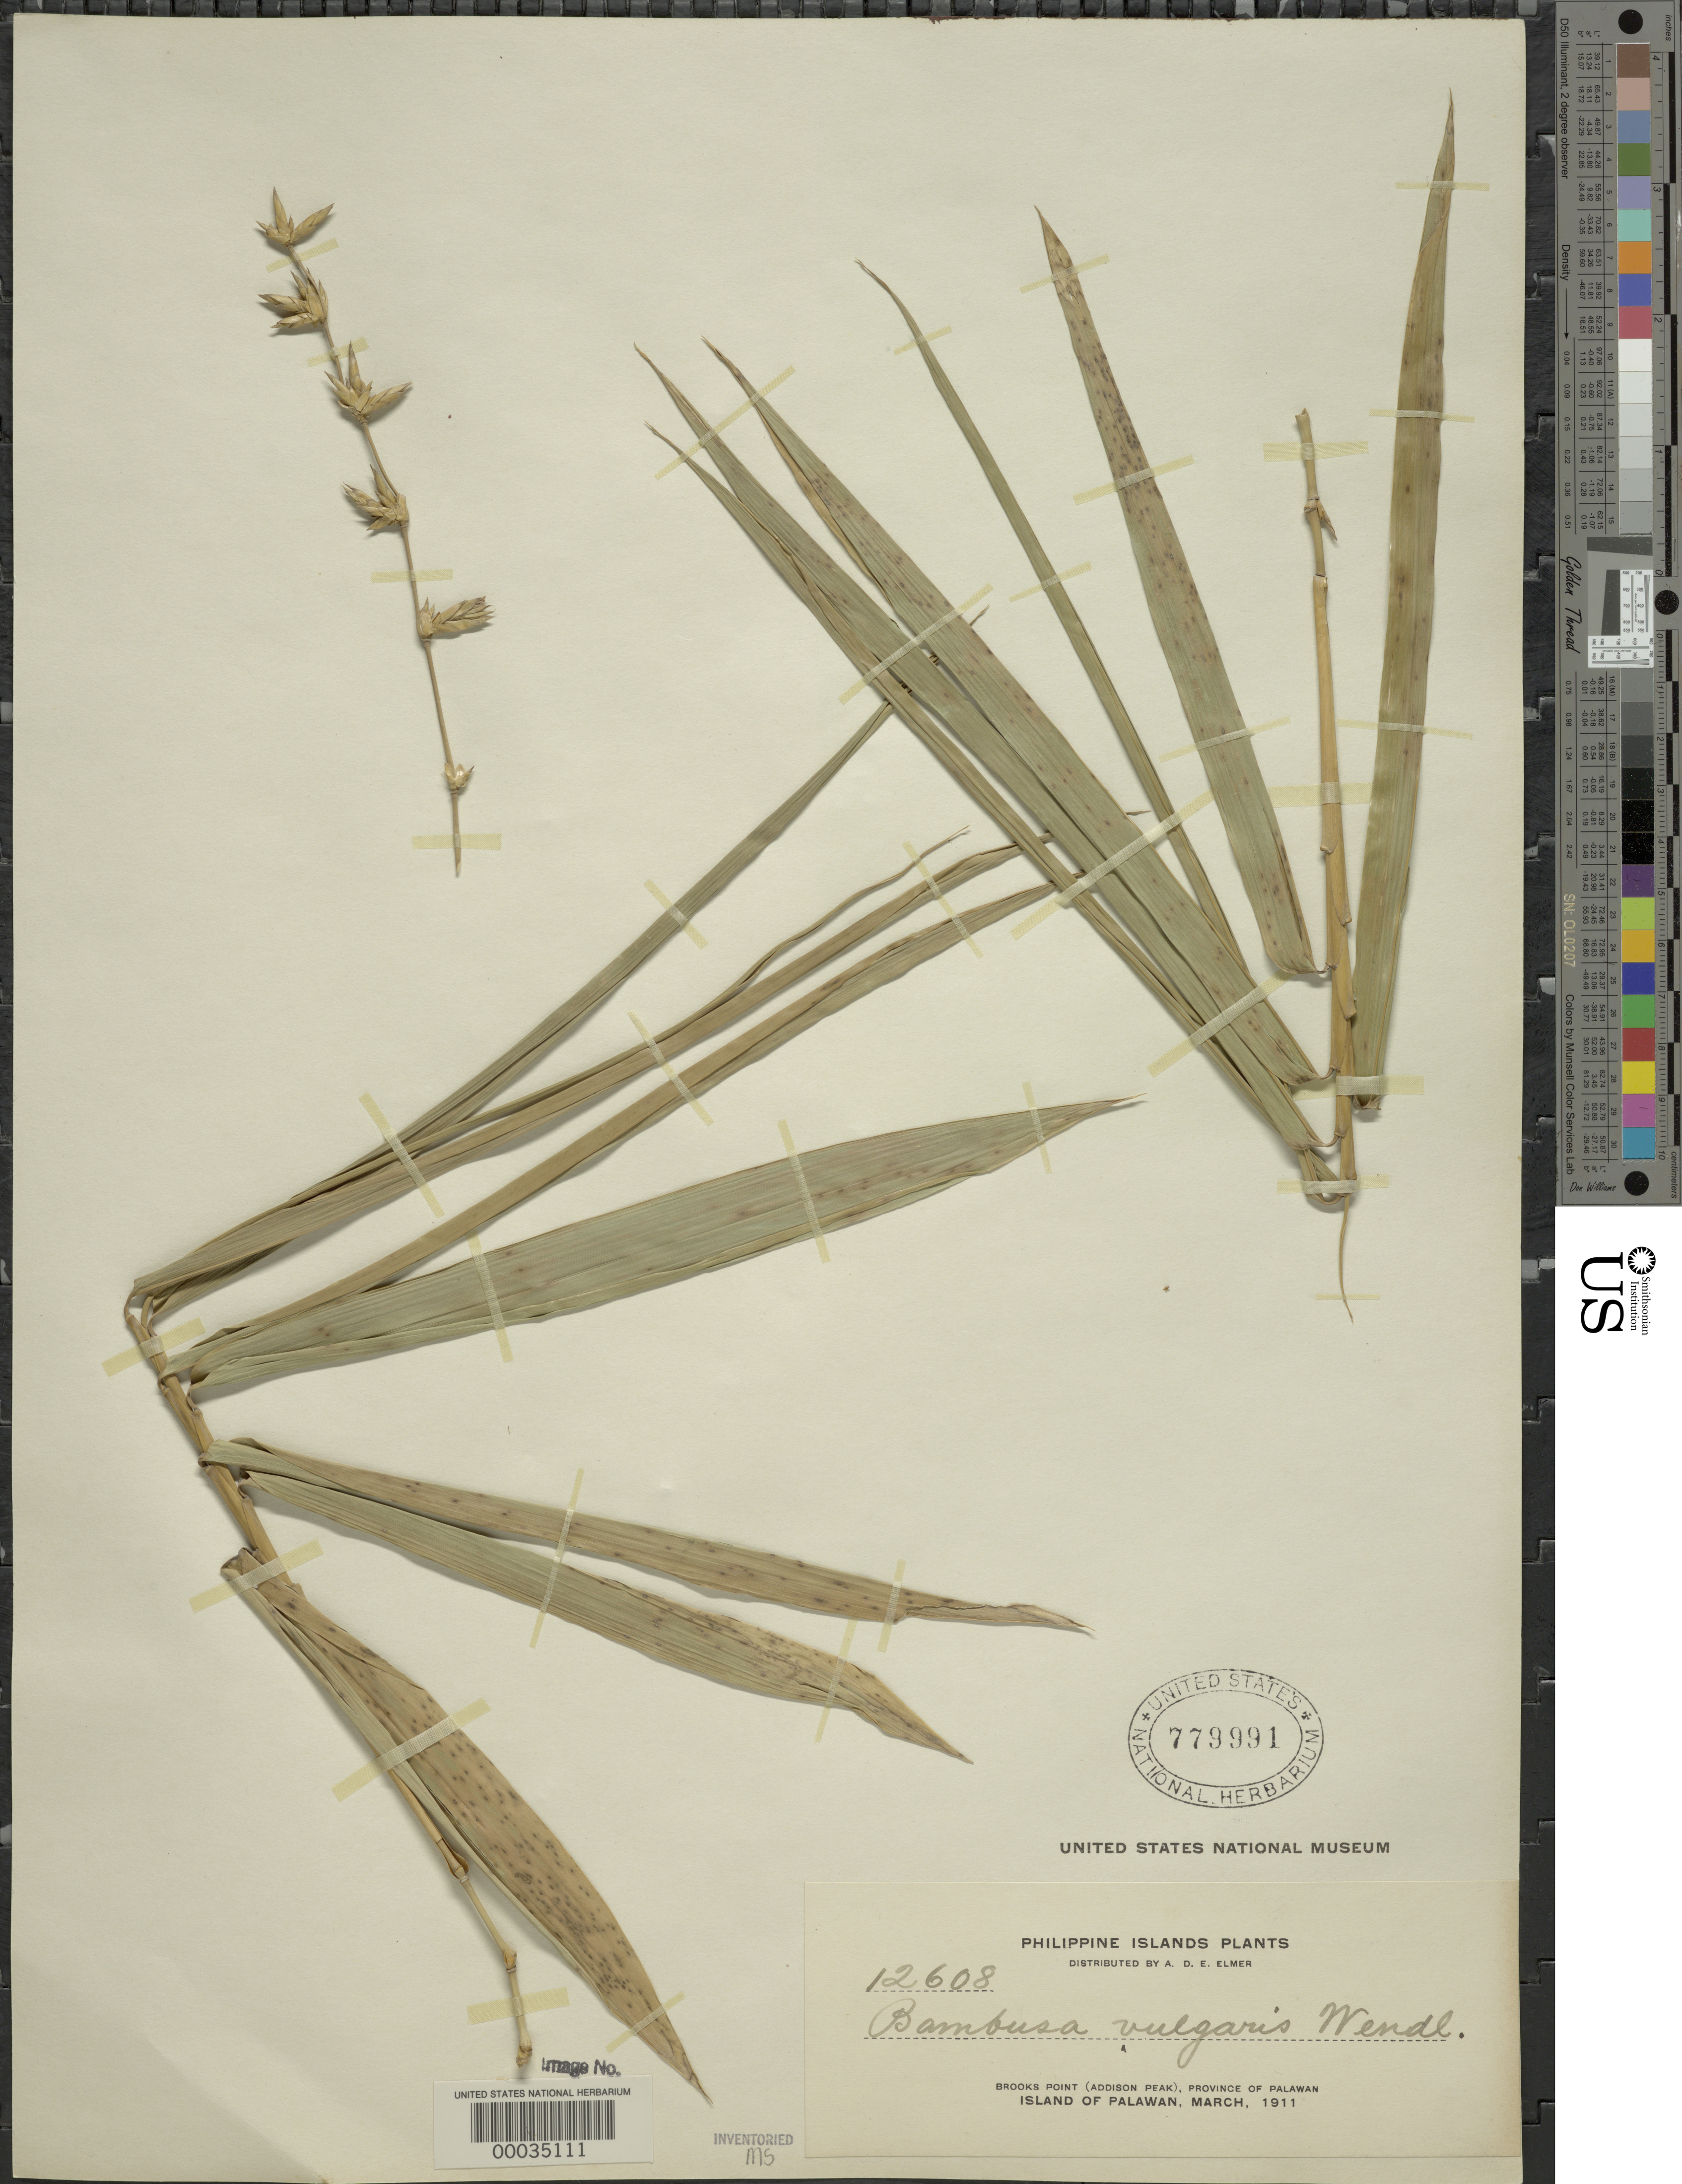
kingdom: Plantae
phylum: Tracheophyta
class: Liliopsida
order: Poales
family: Poaceae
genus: Bambusa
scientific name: Bambusa vulgaris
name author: Schrad. ex J.C. Wendl.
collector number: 12608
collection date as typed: Mar 1911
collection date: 1911-03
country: Philippines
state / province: Mimaropa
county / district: Palawan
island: Palawan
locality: Brooks point, addison peak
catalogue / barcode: US 779991